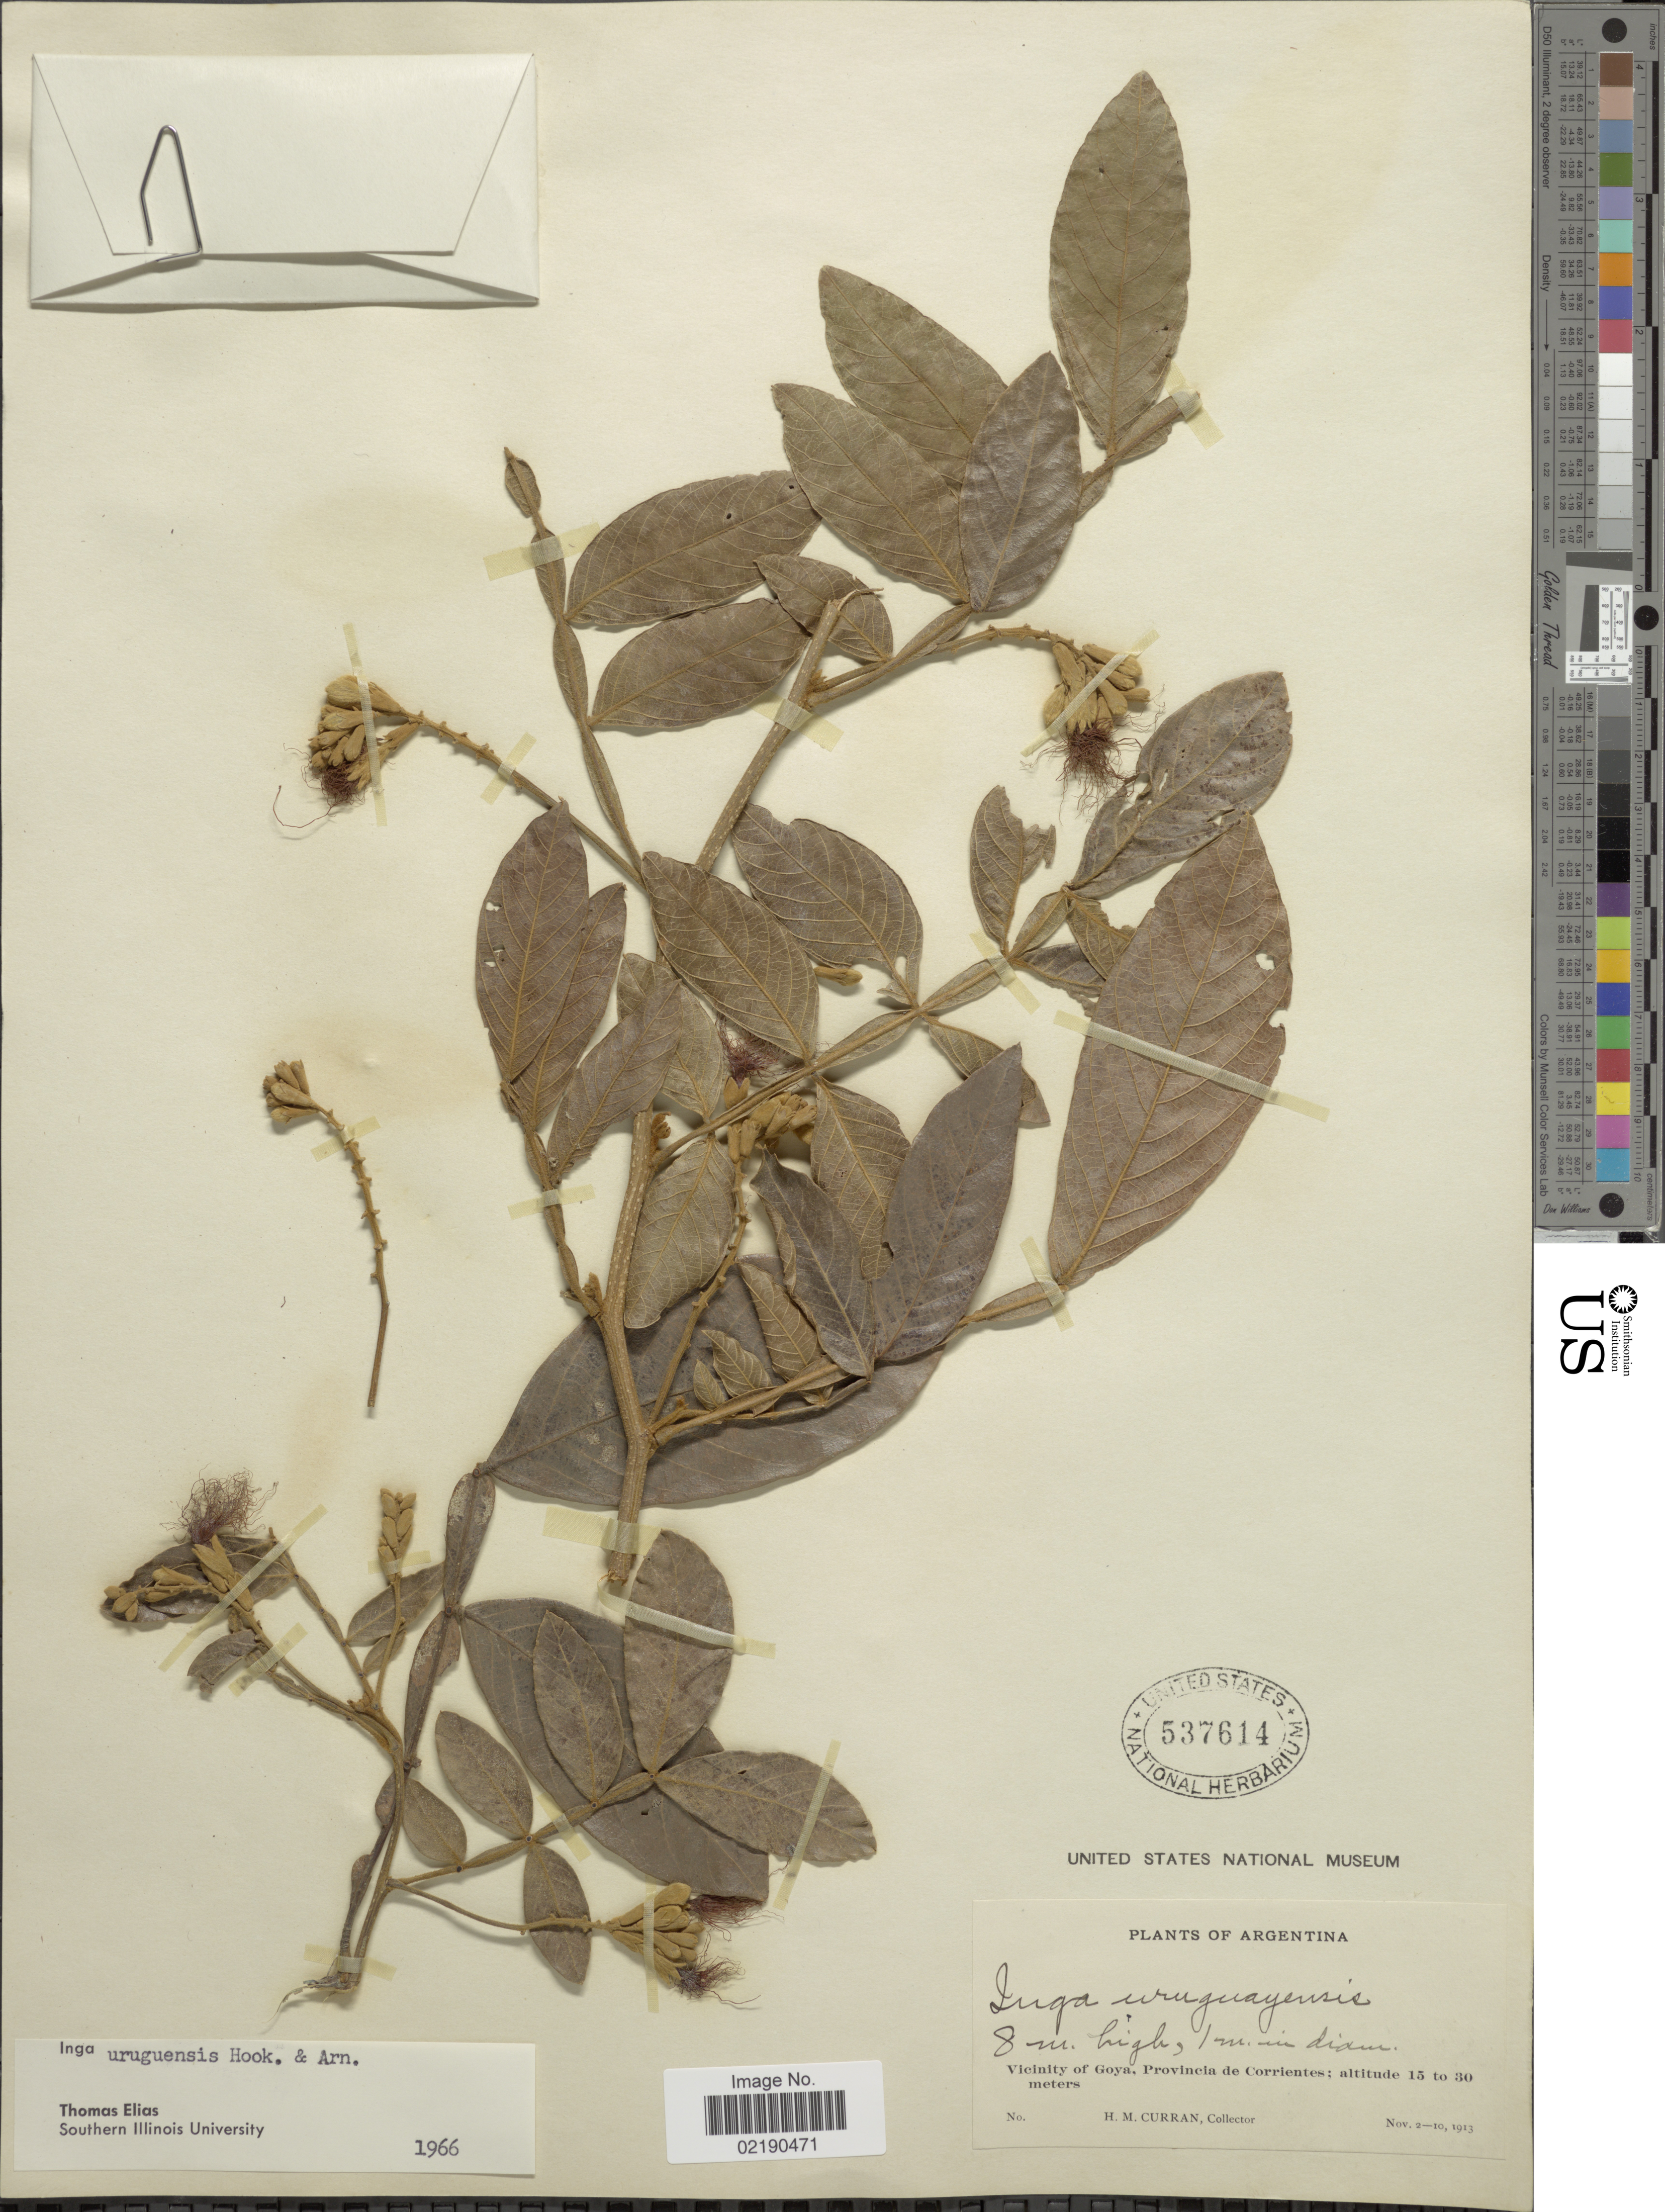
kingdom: Plantae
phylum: Tracheophyta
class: Magnoliopsida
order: Fabales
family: Fabaceae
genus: Inga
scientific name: Inga vera subsp. affinis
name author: (DC.) T.D. Penn.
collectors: H. M. Curran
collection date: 1913-11-02/1913-11-10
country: Argentina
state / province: Corrientes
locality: Vicinity of Goya, Provincia de Corrientes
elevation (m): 15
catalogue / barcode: US 537614